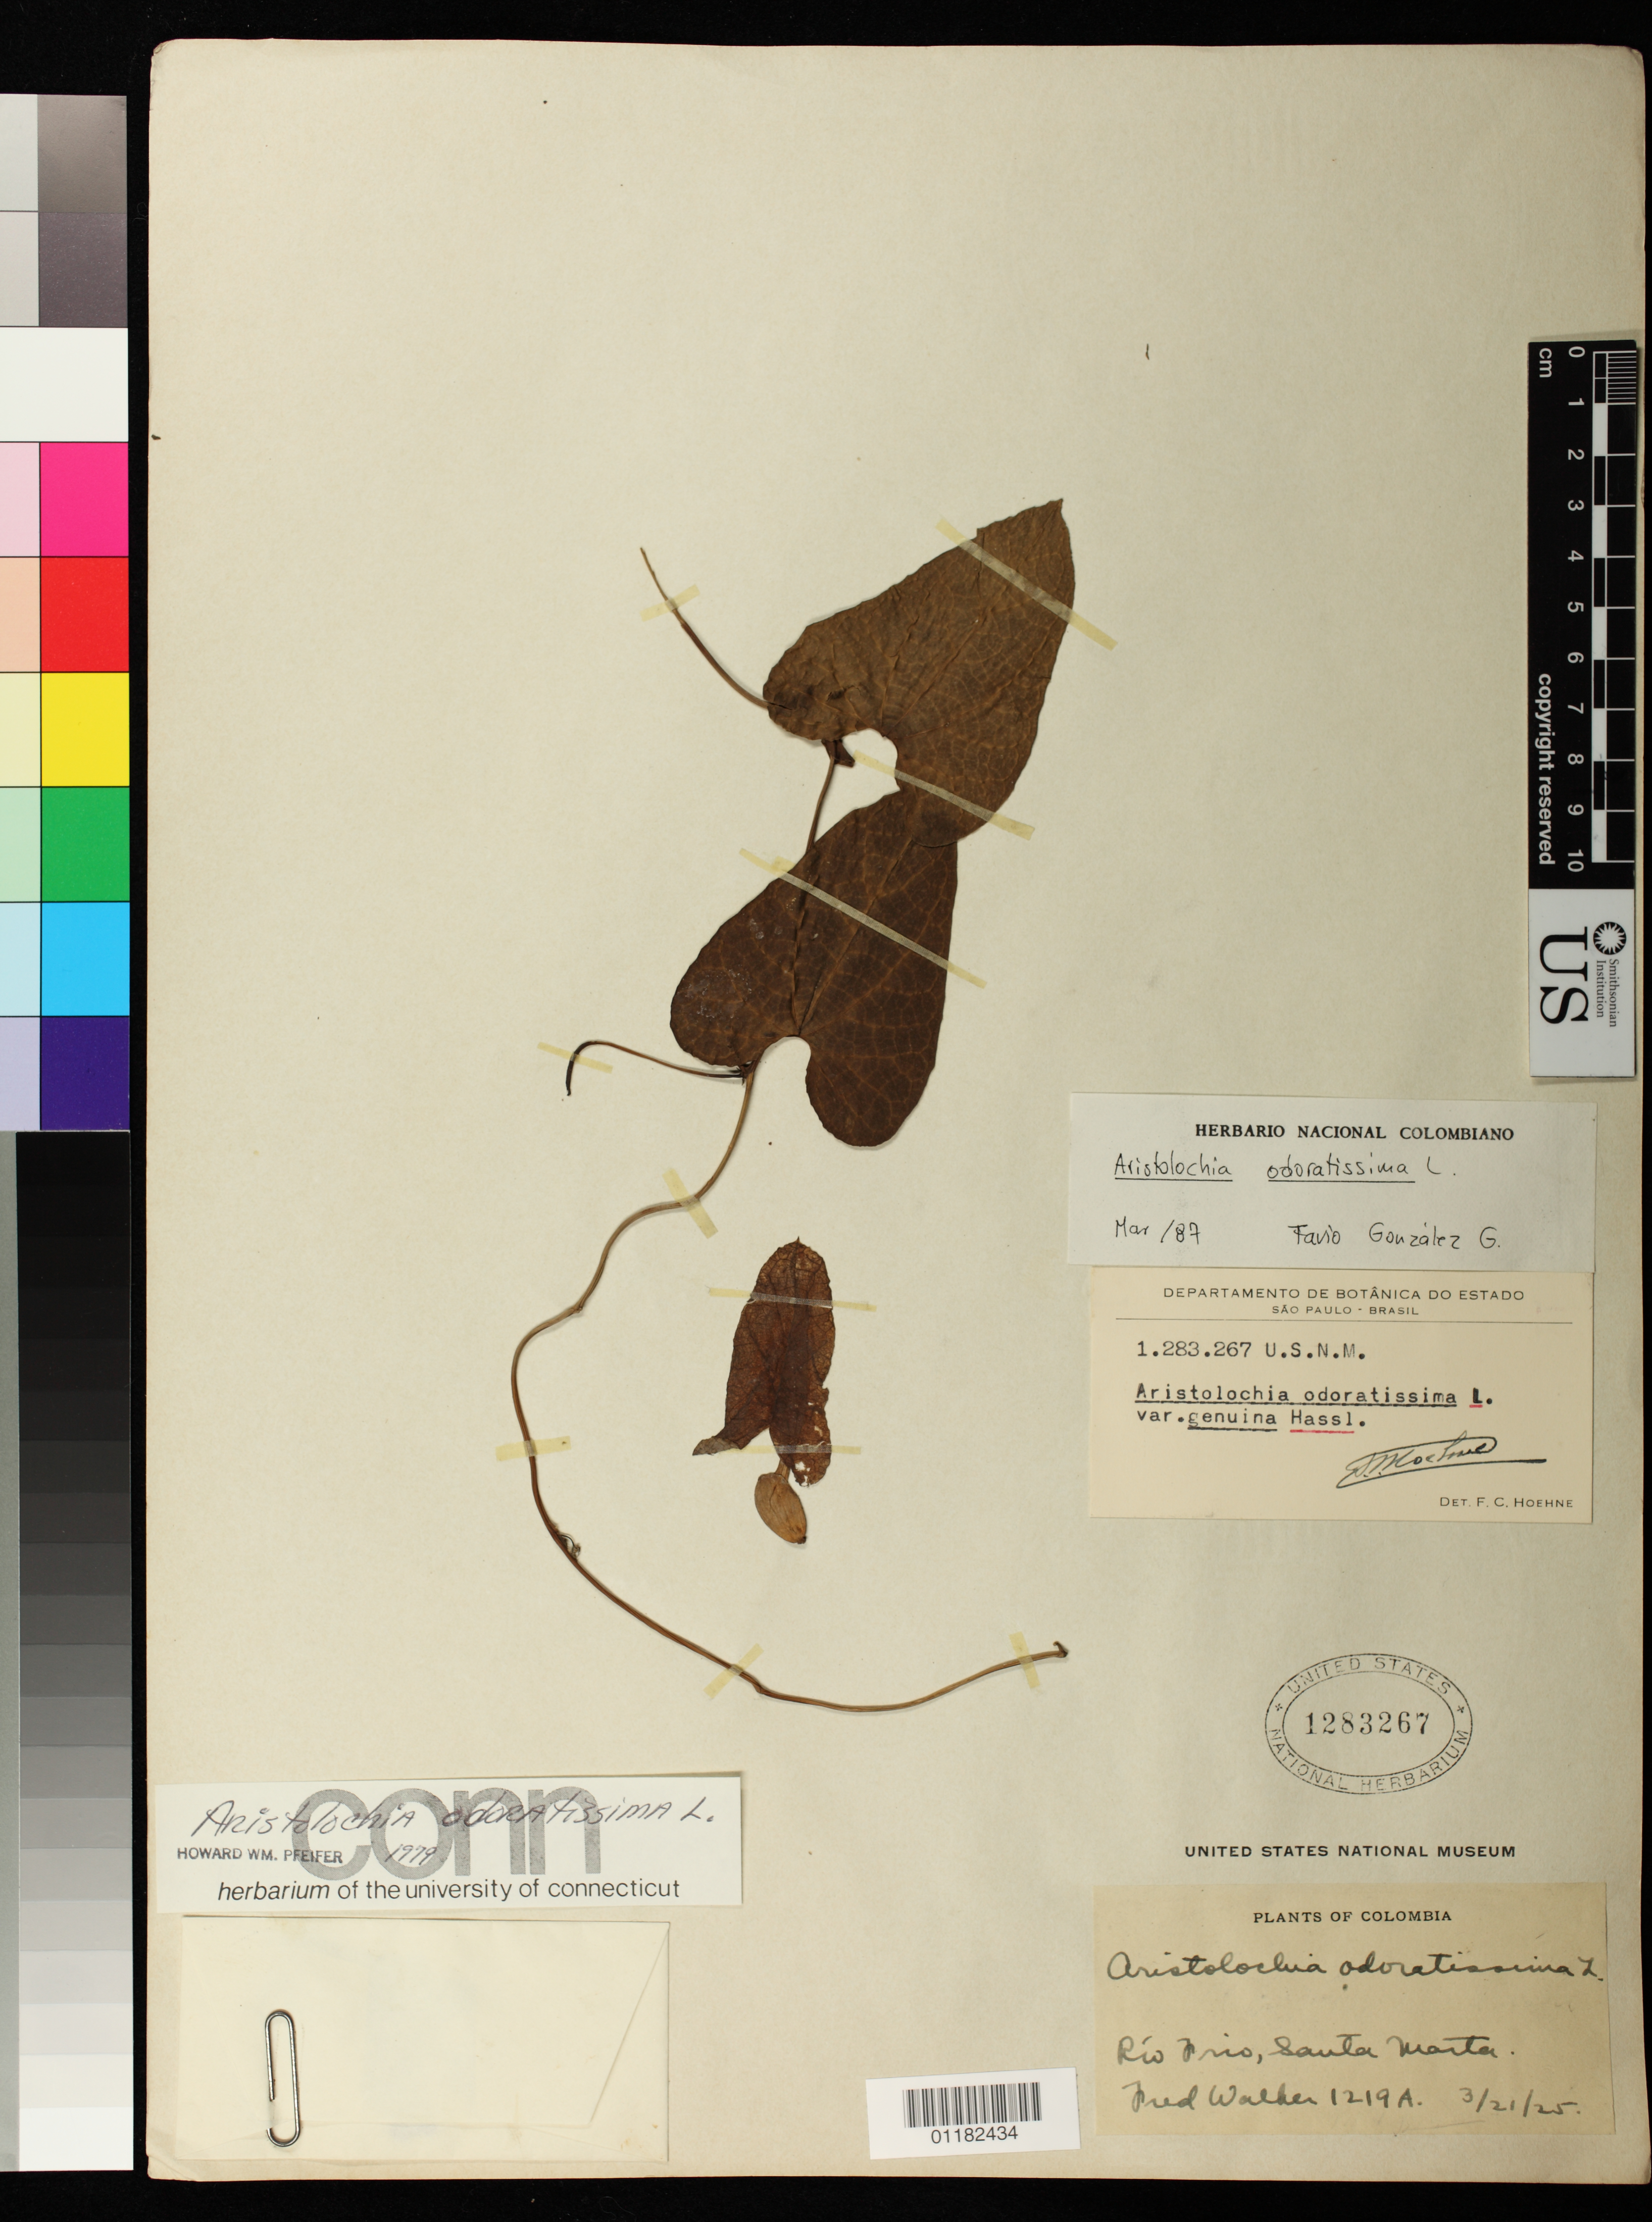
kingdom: Plantae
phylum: Tracheophyta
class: Magnoliopsida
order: Piperales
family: Aristolochiaceae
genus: Aristolochia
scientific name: Aristolochia odoratissima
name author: L.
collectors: F. Walker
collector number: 1219A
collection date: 1925-03-21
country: Colombia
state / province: Magdalena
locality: Rio Frio, Santa Marta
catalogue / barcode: US 1283267